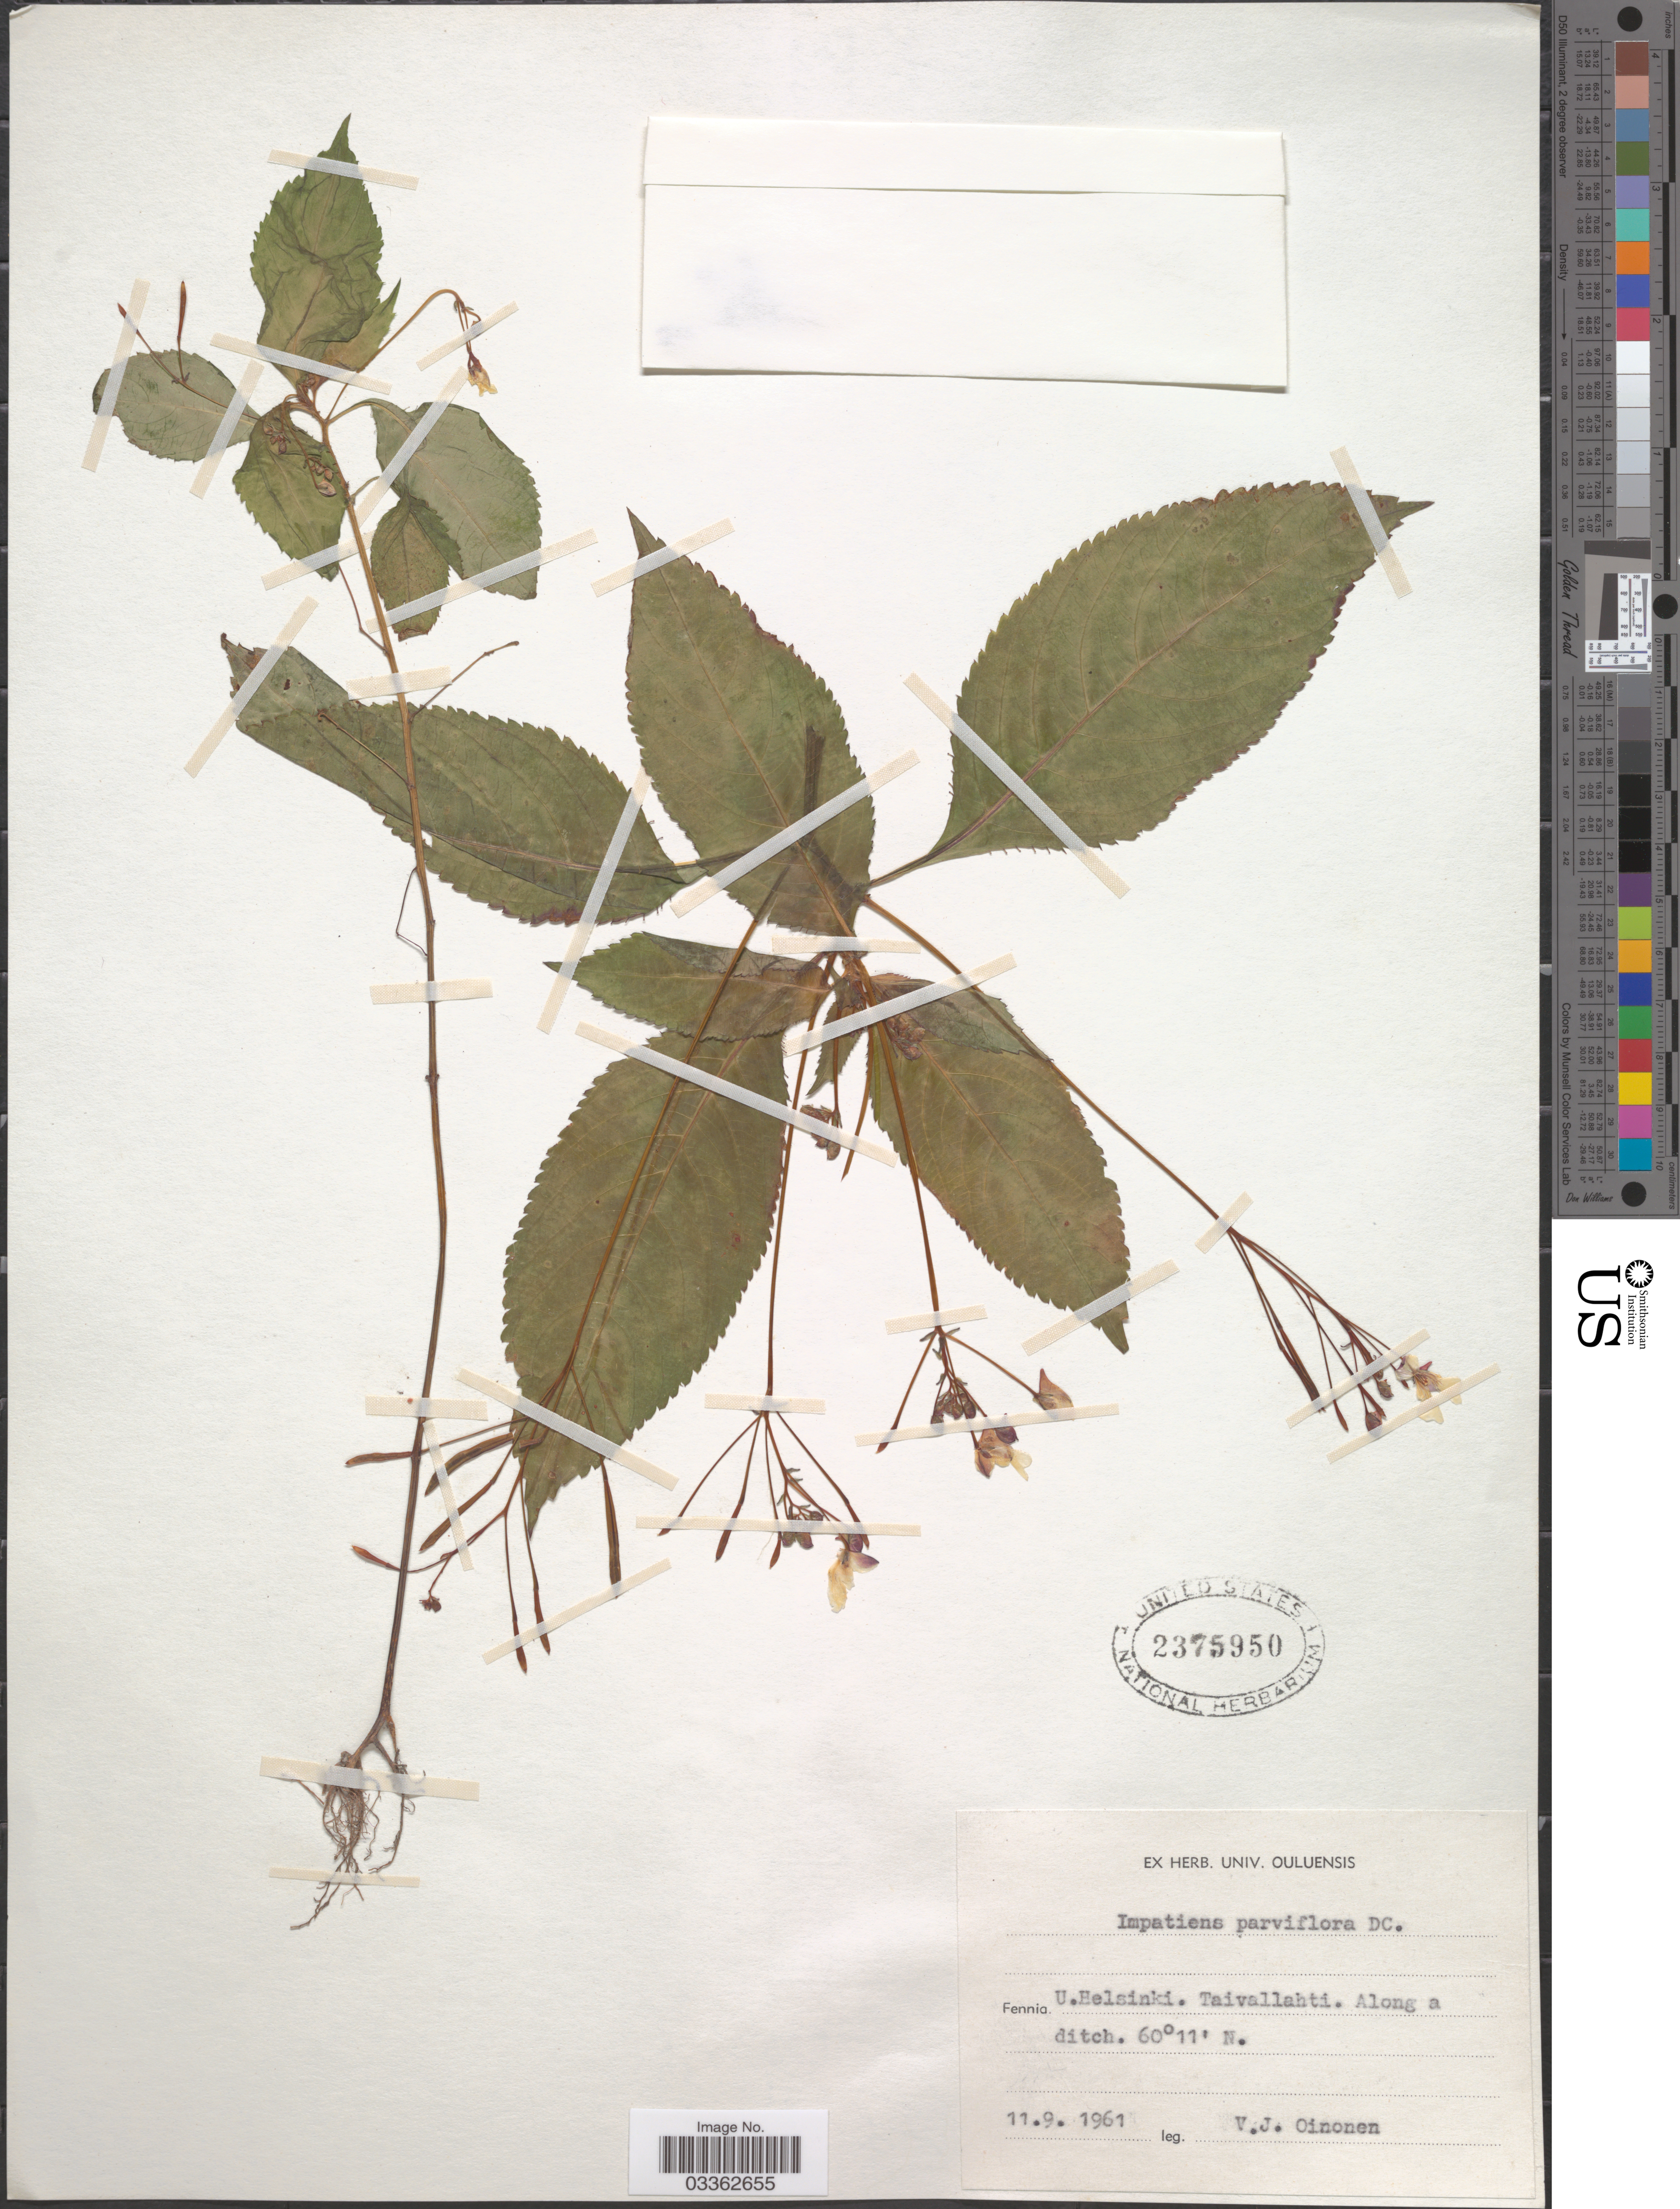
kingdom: Plantae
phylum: Tracheophyta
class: Magnoliopsida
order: Ericales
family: Balsaminaceae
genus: Impatiens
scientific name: Impatiens parviflora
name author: DC.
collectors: V. Oinonen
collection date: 1961-09-11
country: Finland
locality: Fennia. U. Helsinki. Taivallahti. Along a ditch.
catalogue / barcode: US 2375950